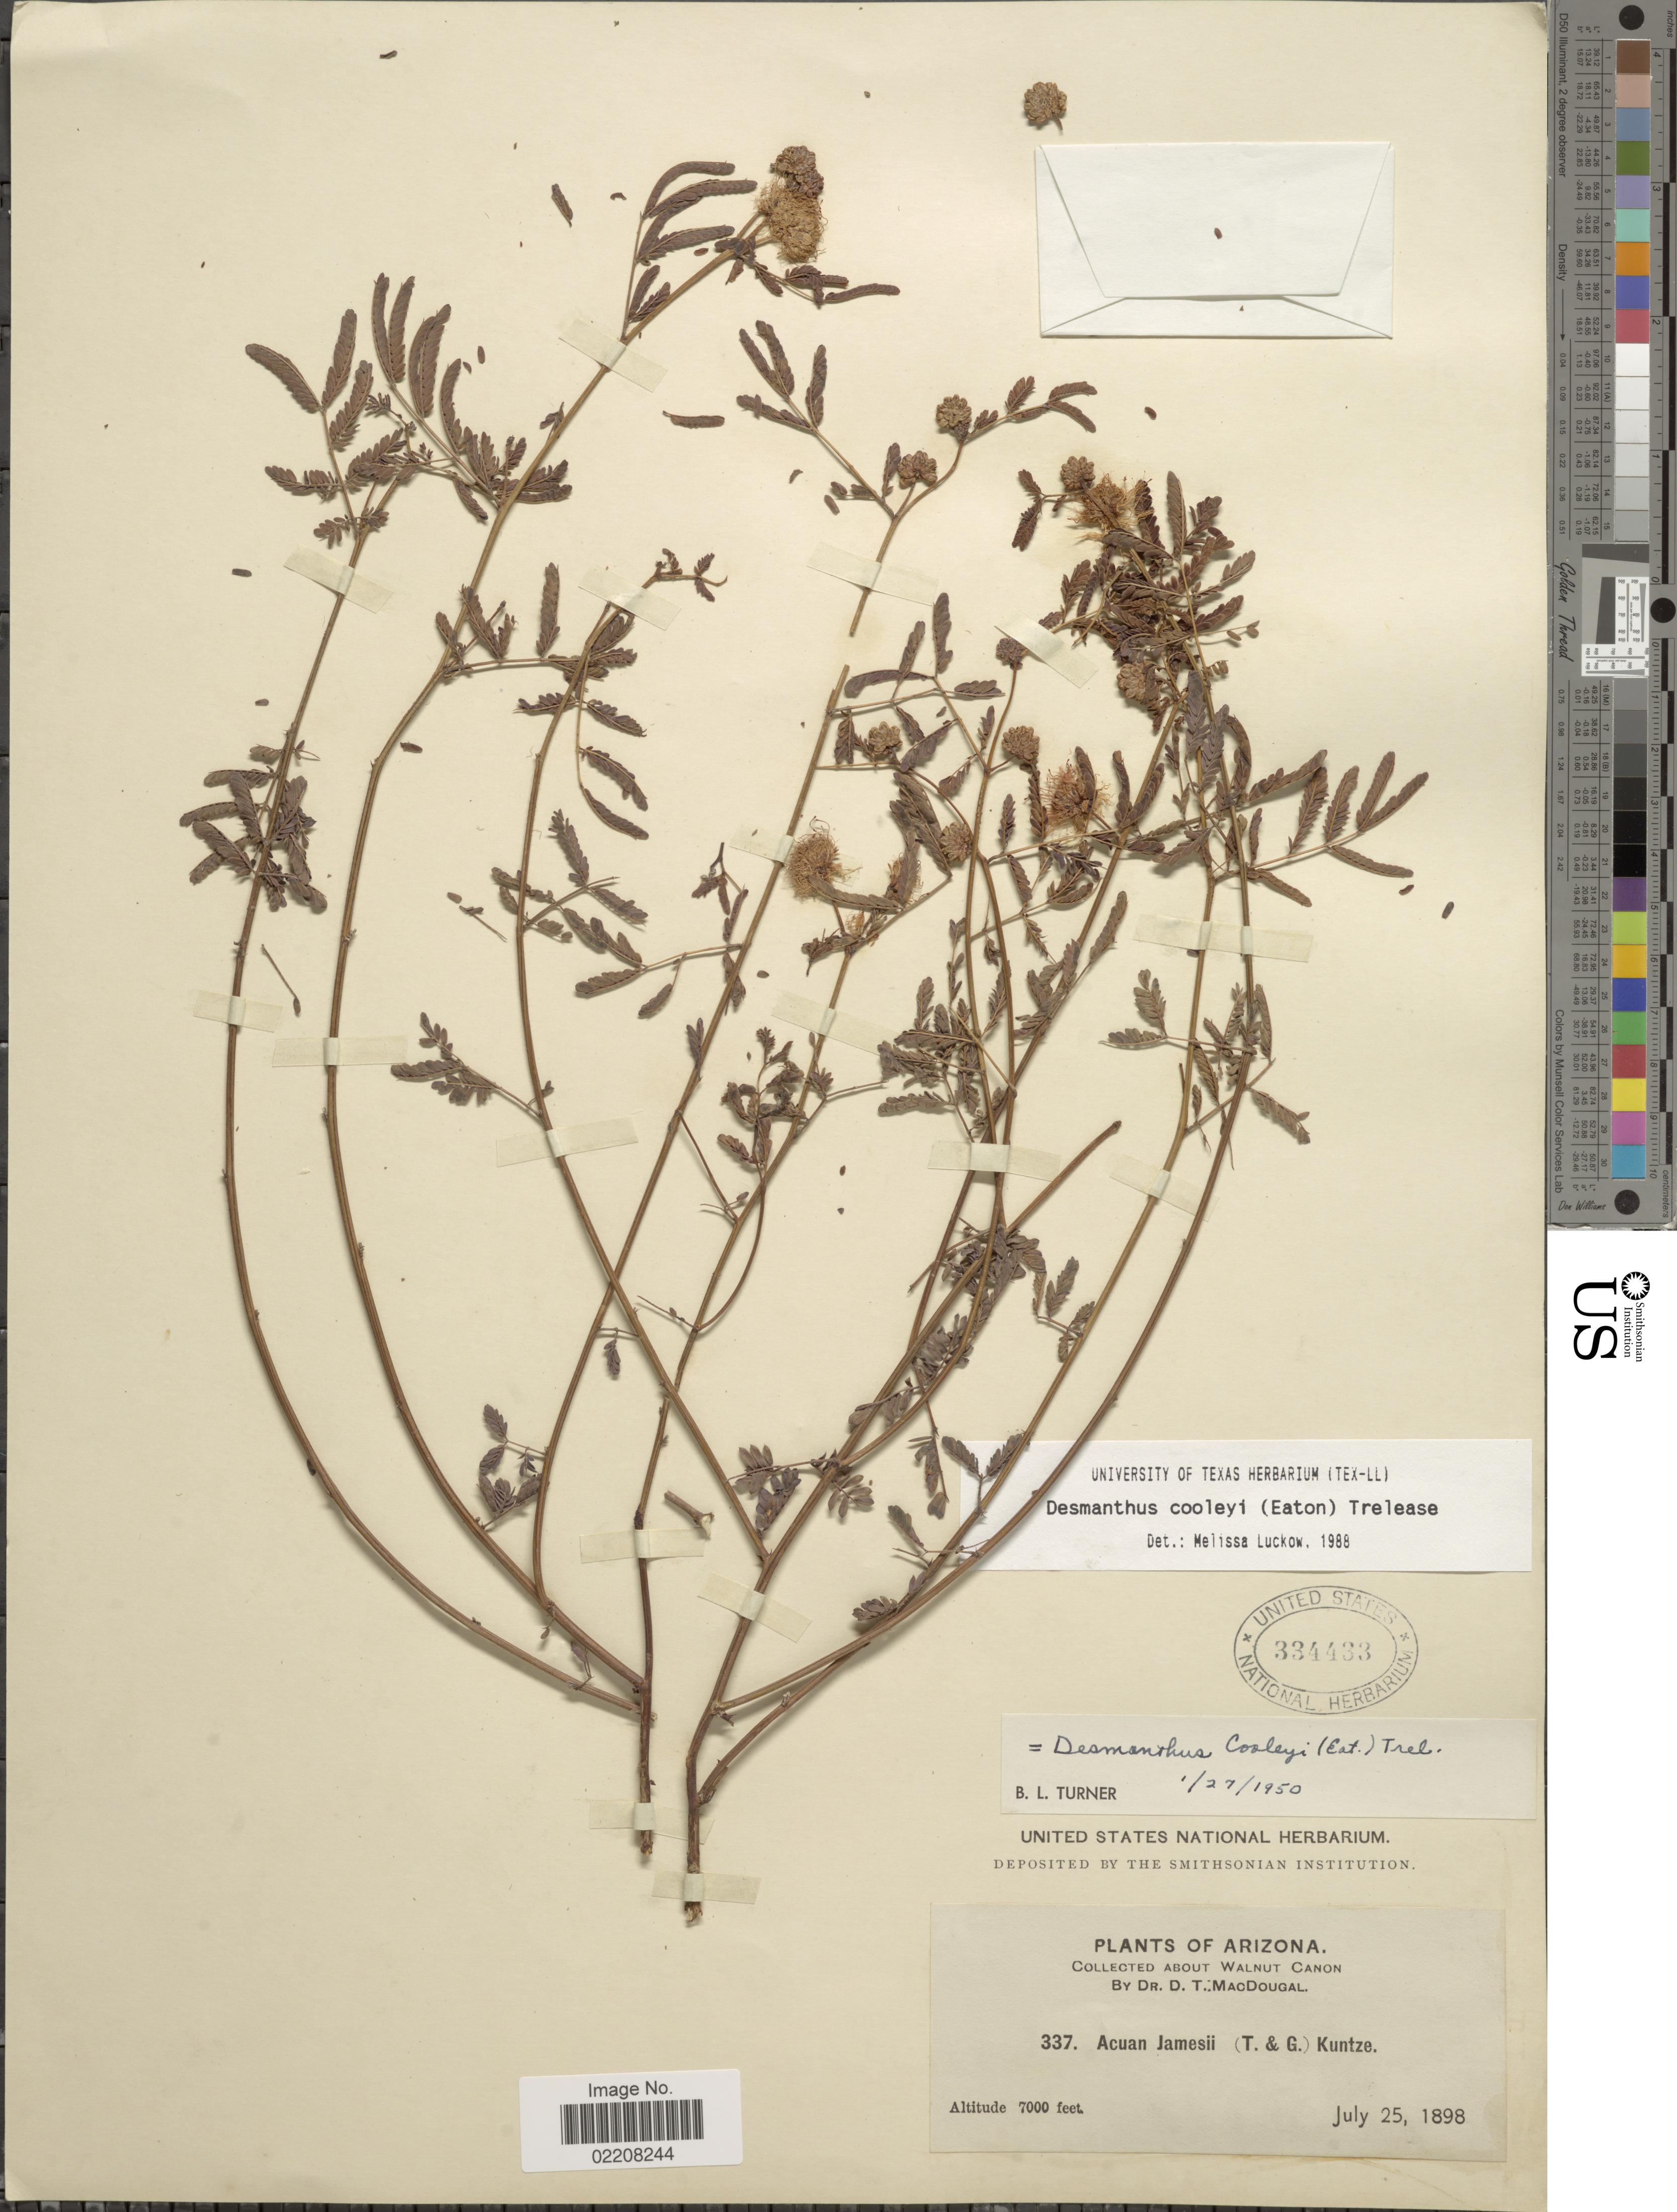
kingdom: Plantae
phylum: Tracheophyta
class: Magnoliopsida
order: Fabales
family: Fabaceae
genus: Desmanthus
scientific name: Desmanthus cooleyi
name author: (Eaton) Trel.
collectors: D. T. MacDougal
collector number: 337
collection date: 1898-07-25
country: United States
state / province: Arizona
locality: About Walnut Canon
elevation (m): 2134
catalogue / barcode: US 334433